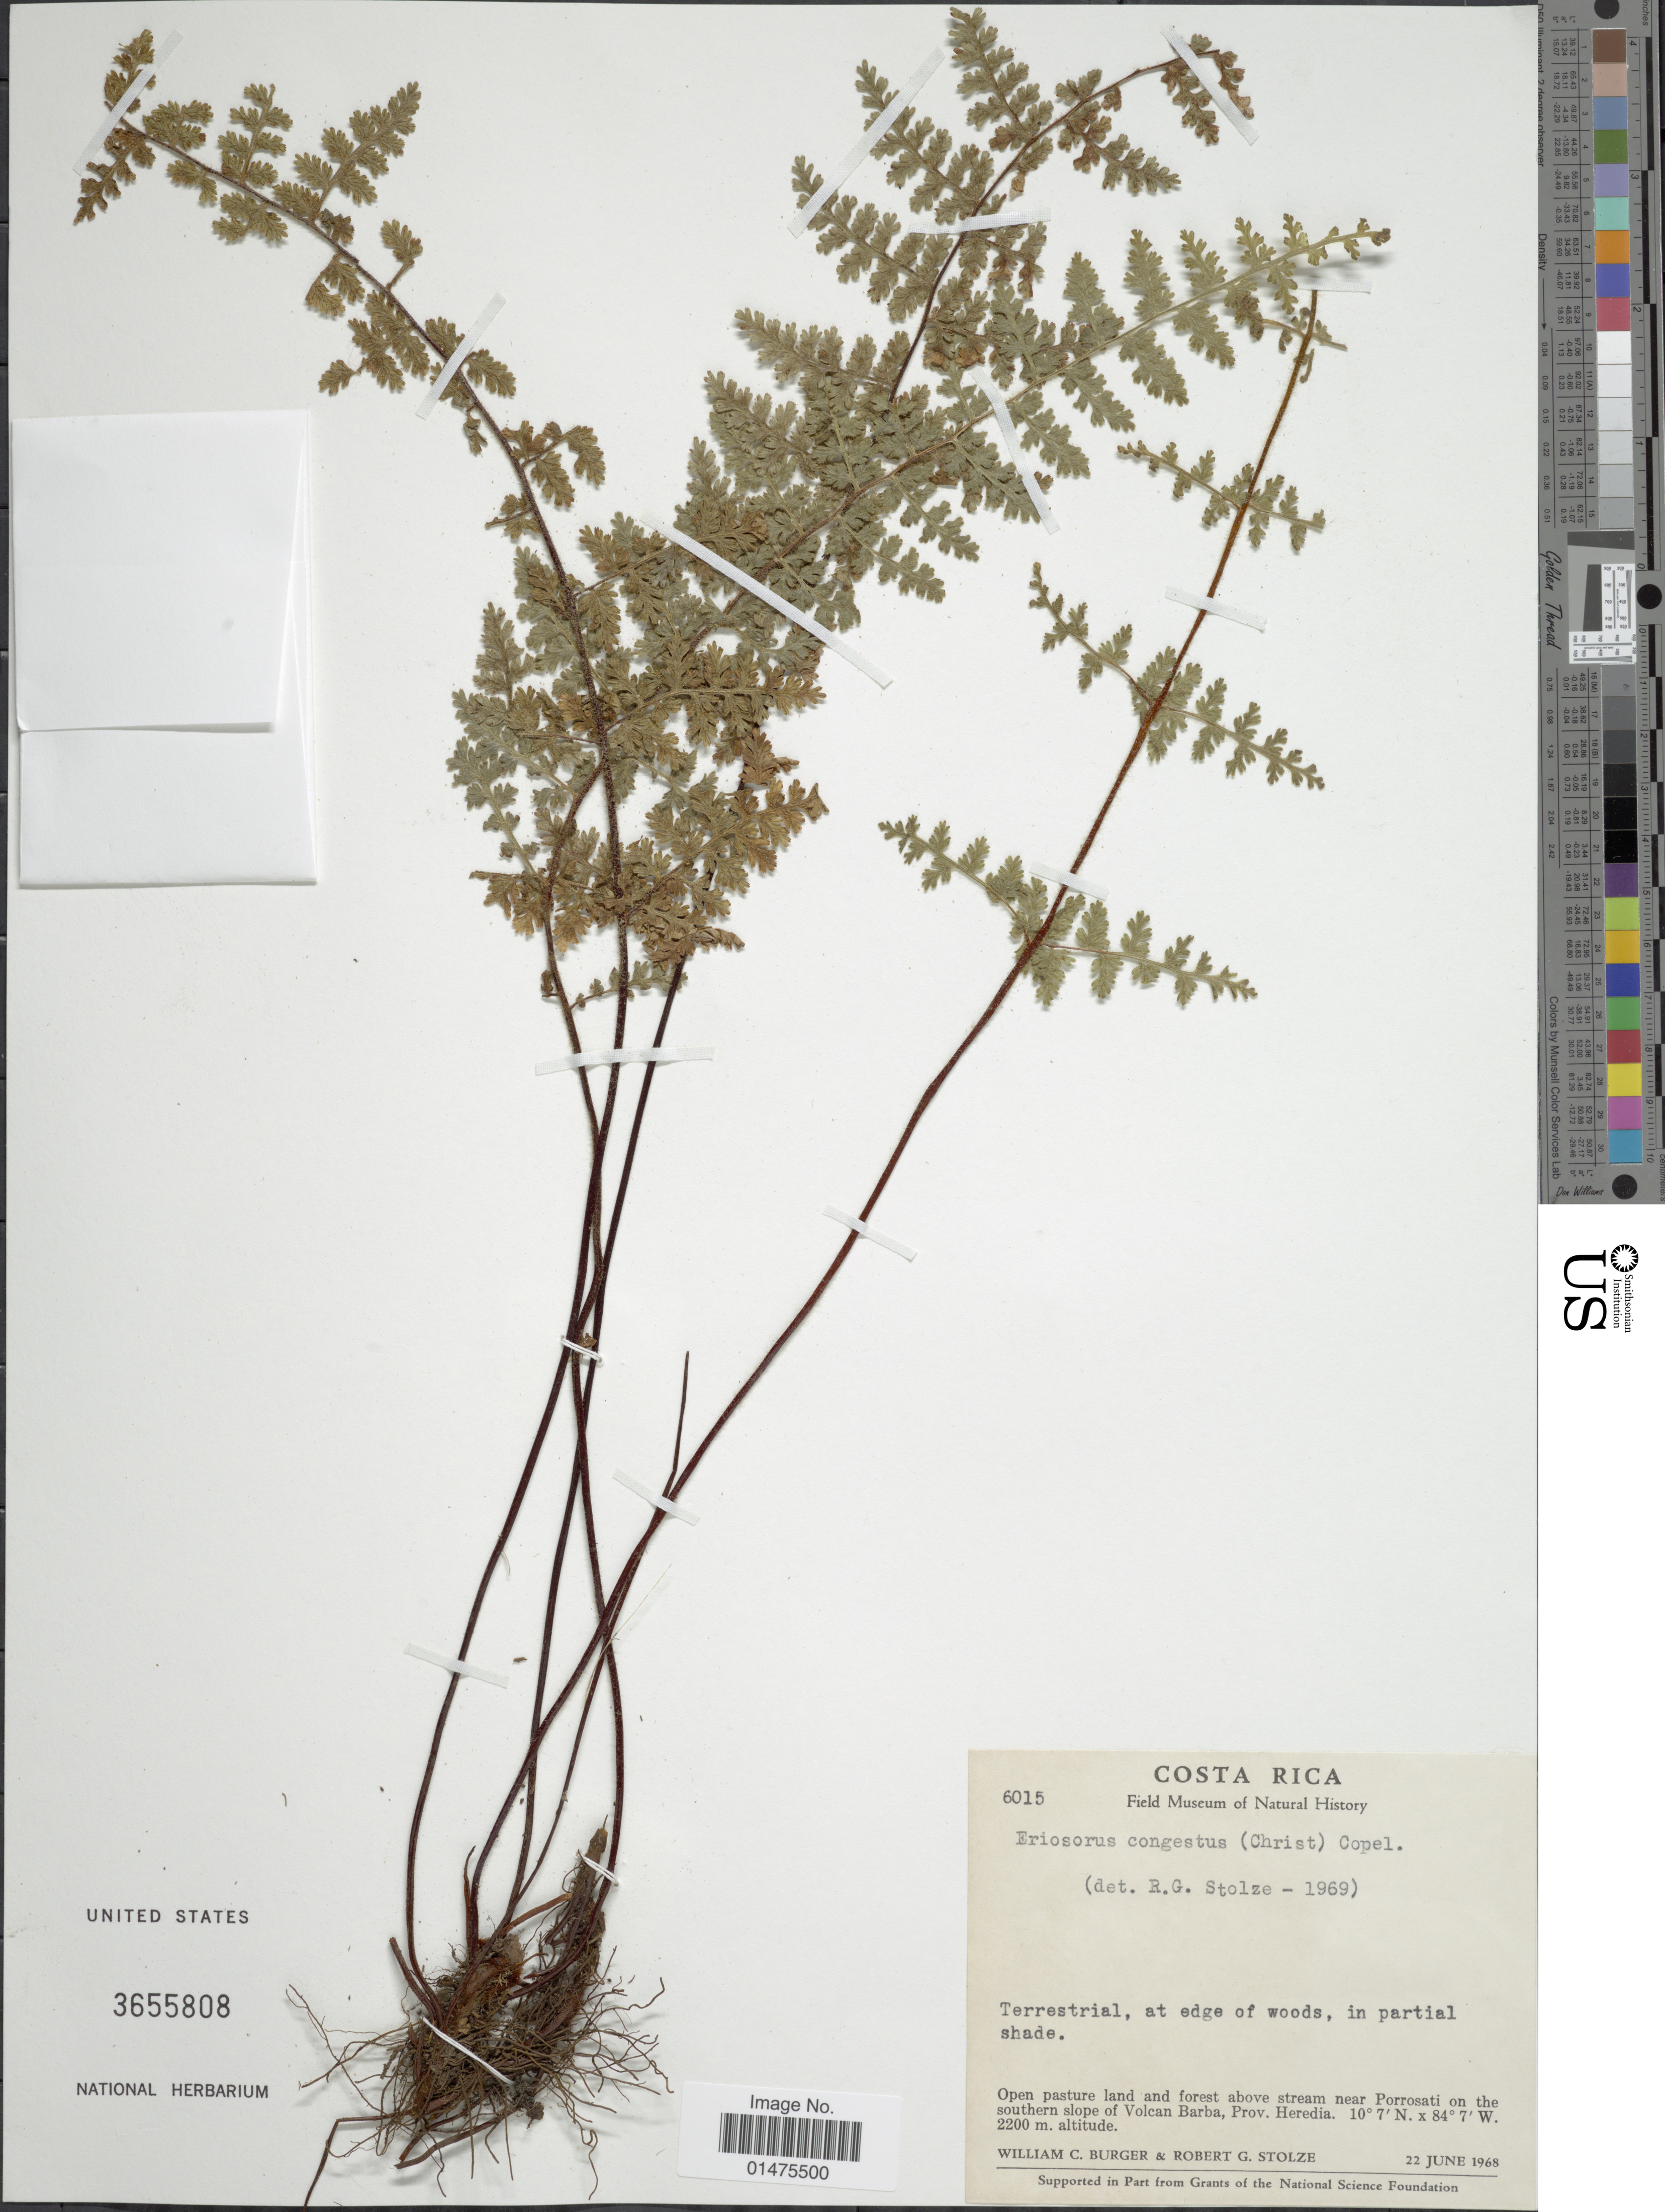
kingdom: Plantae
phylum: Tracheophyta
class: Polypodiopsida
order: Polypodiales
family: Pteridaceae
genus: Jamesonia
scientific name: Jamesonia congesta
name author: (Christ) Christenh.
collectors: W. Burger & R. G. Stolze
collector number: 6015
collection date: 1968-06-22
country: Costa Rica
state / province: Heredia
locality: Open pasture land and forest above stream near Porrosati on the southern slope of Volcan Barba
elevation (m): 2200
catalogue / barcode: US 3655808